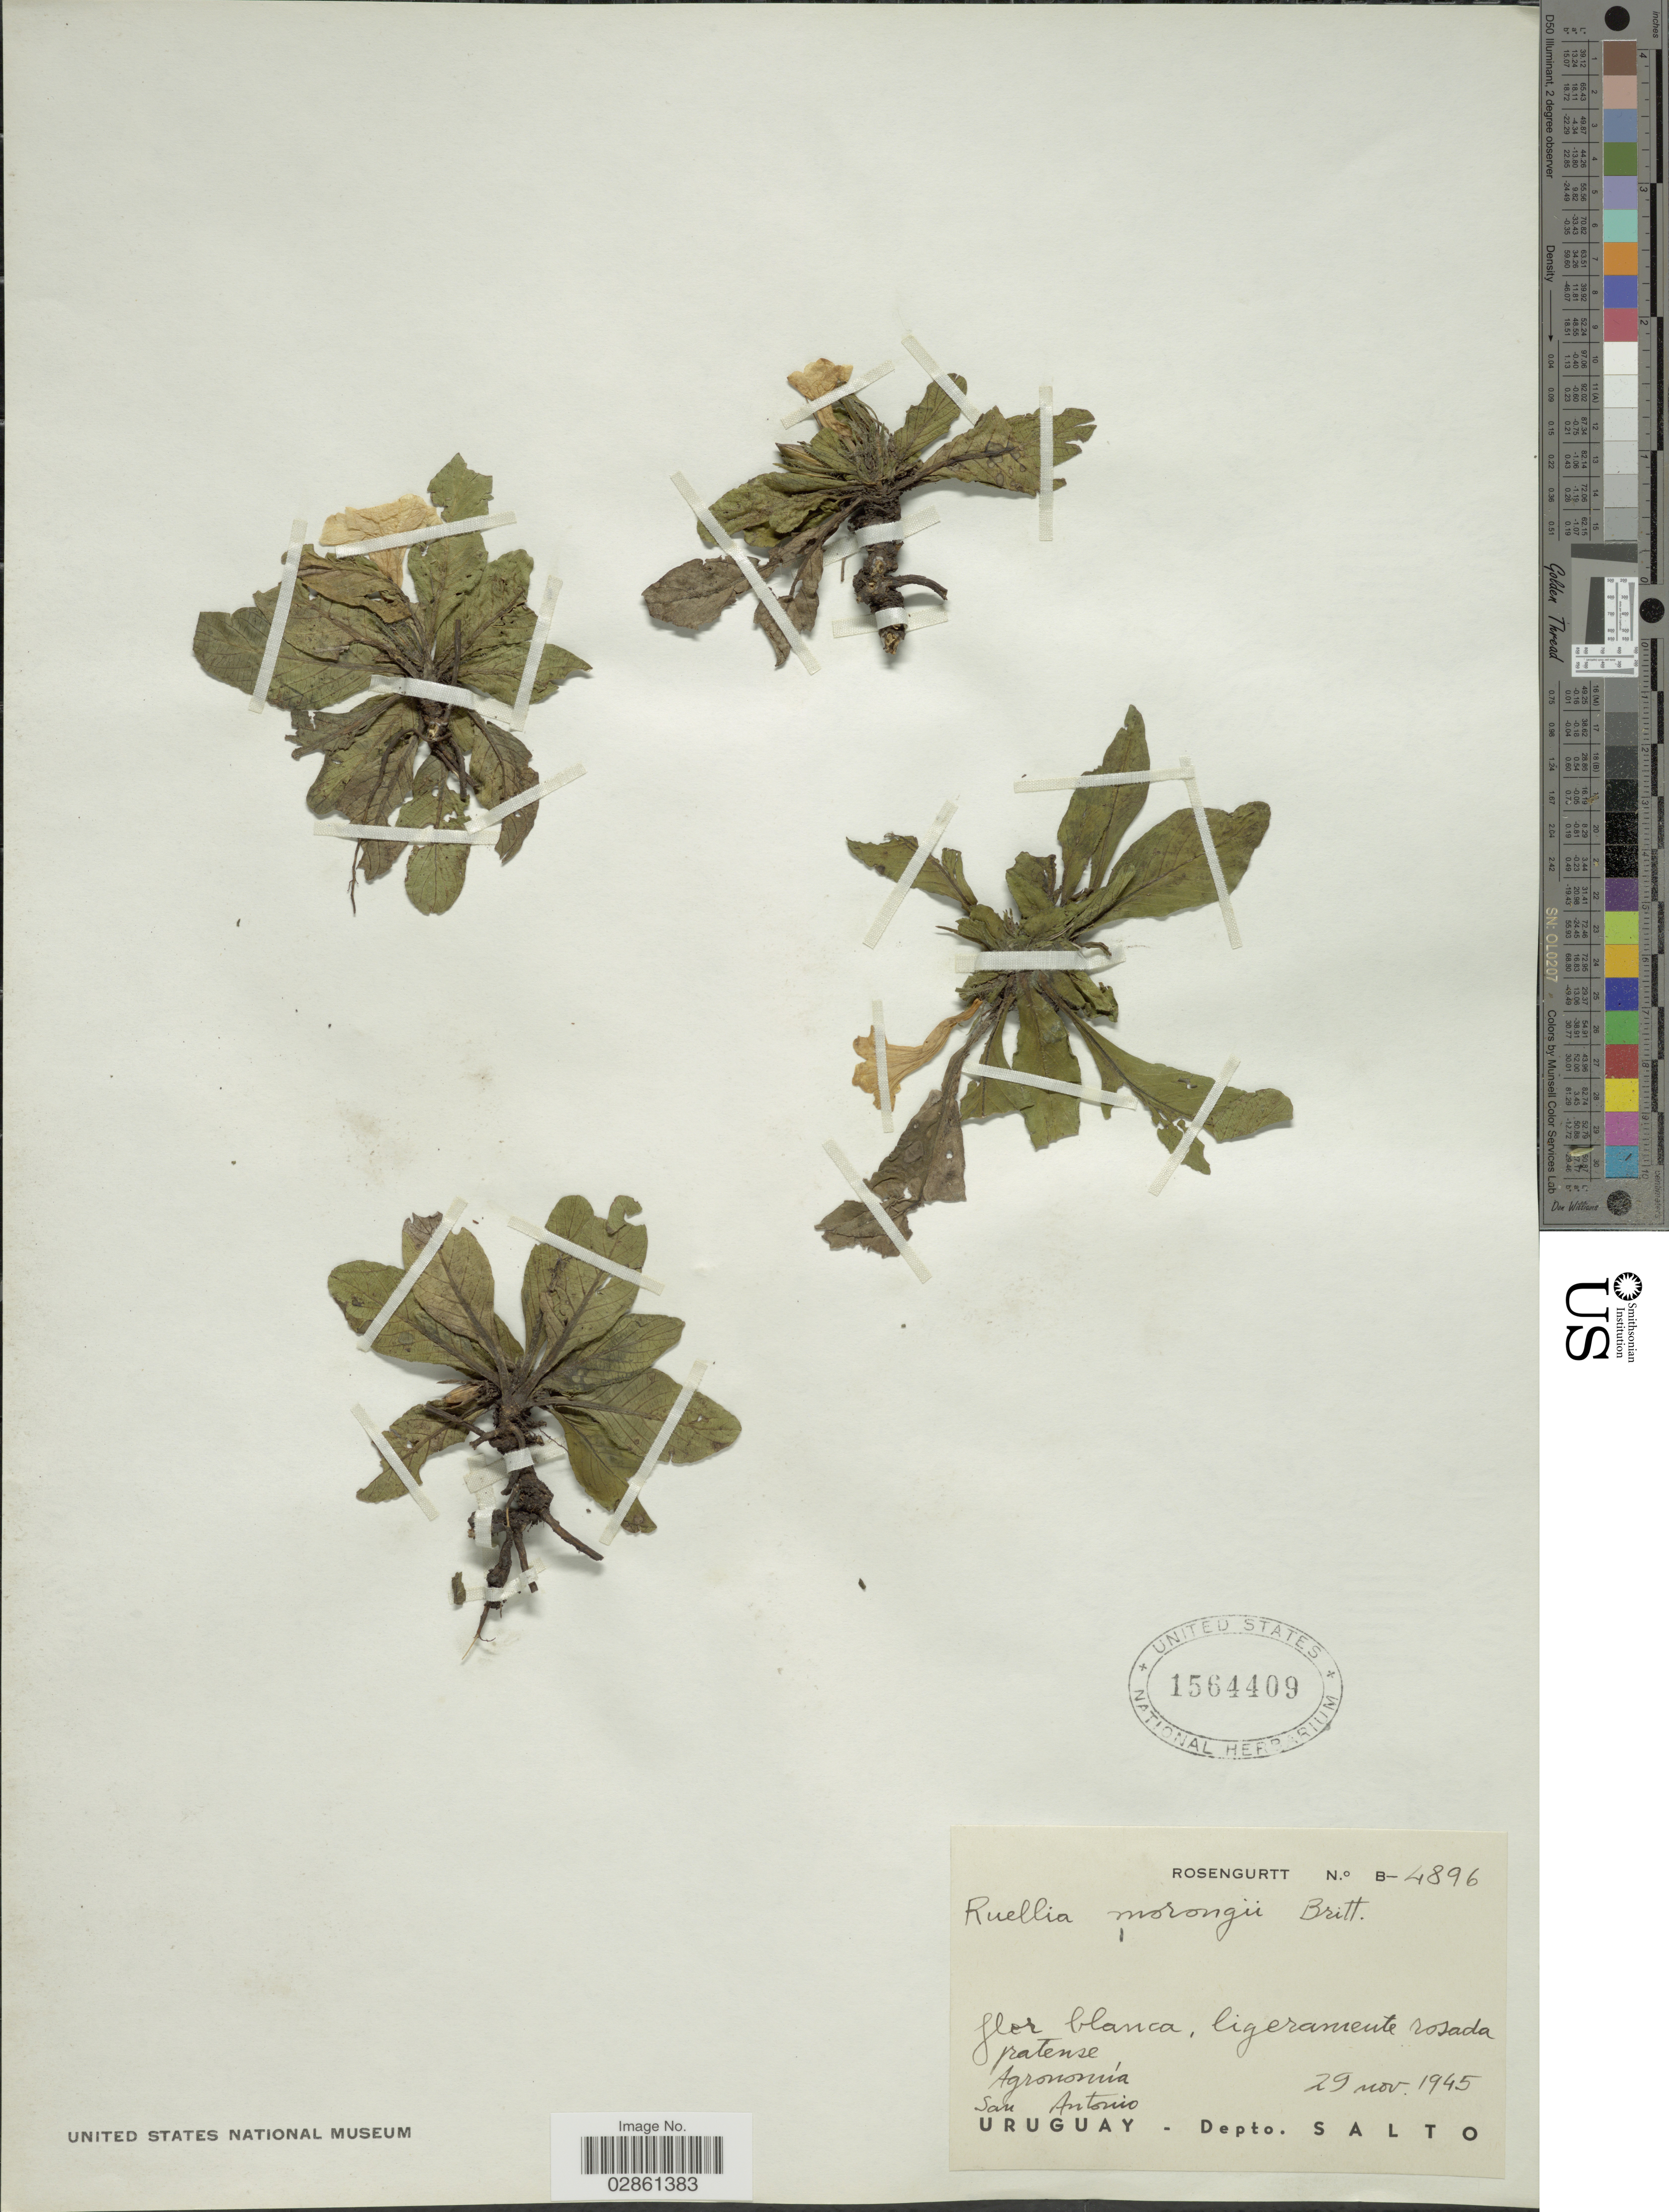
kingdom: Plantae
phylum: Tracheophyta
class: Magnoliopsida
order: Lamiales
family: Acanthaceae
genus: Ruellia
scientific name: Ruellia morongii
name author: Britton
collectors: Rosengurtt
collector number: B-4896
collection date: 1945-11-29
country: Uruguay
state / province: Salto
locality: San Antonio. Depto. Salto.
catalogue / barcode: US 1564409